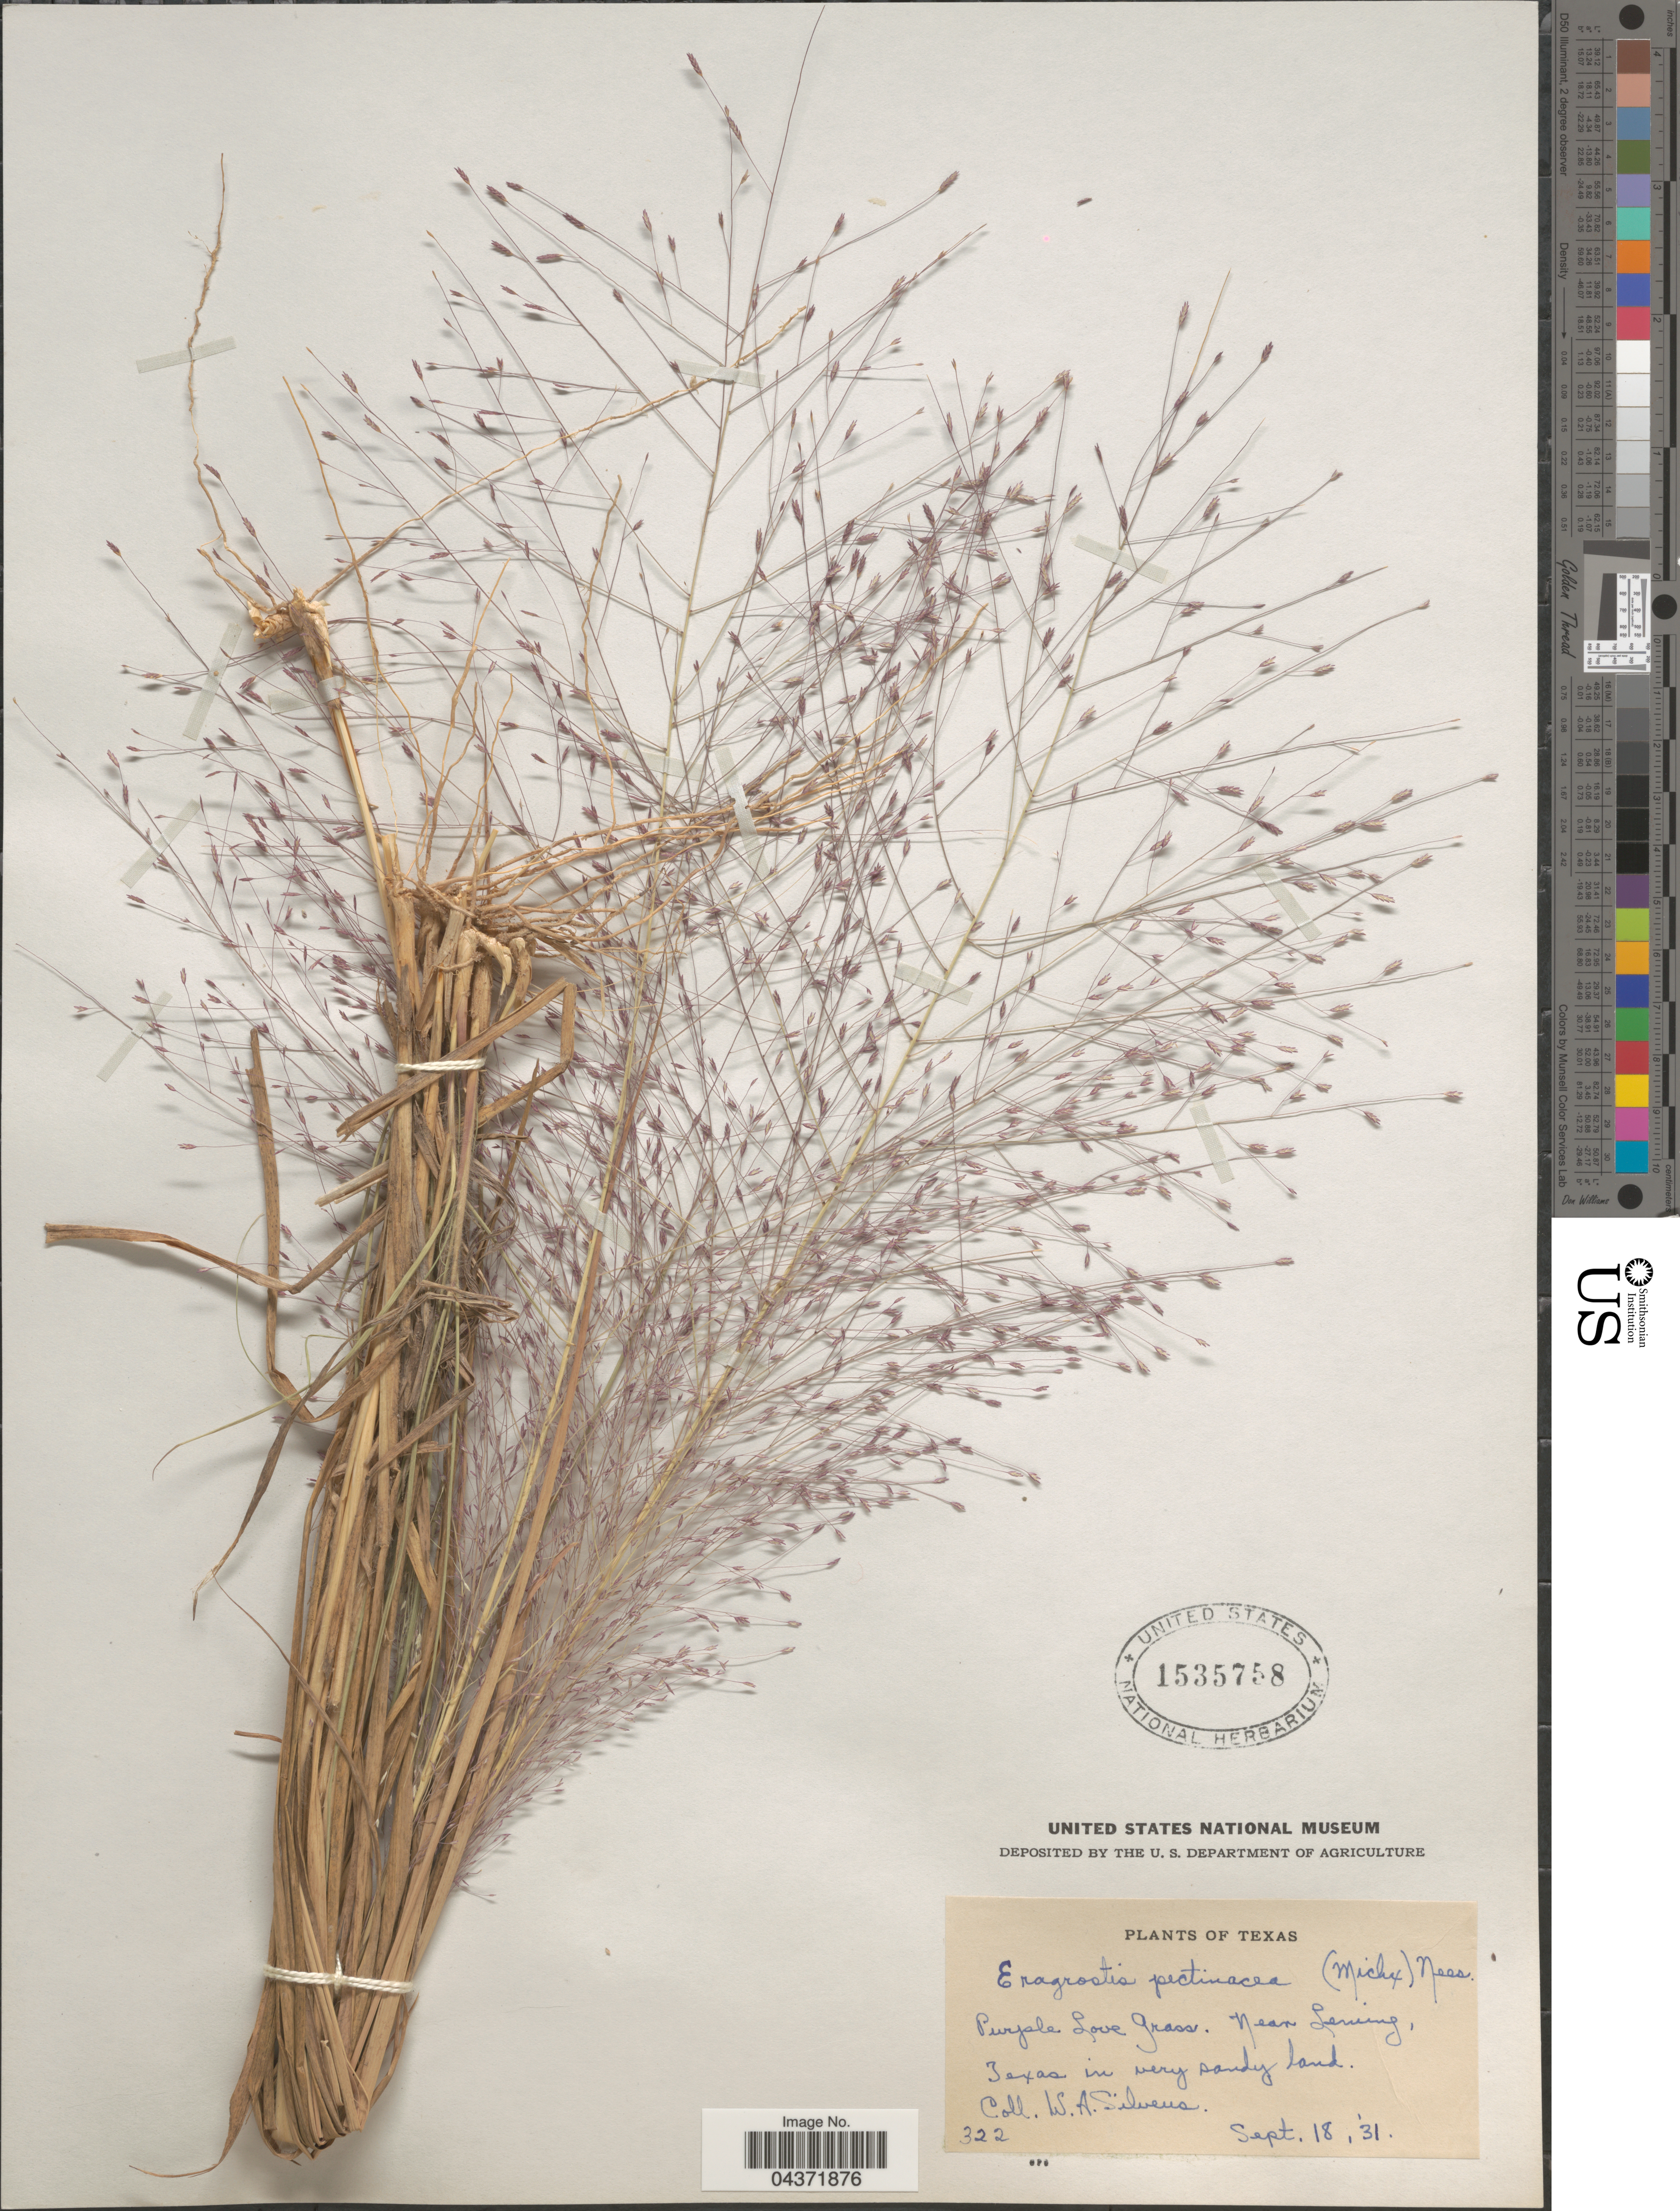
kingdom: Plantae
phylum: Tracheophyta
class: Liliopsida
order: Poales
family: Poaceae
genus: Eragrostis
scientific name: Eragrostis spectabilis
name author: (Pursh) Steud.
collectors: W. Silveus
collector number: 322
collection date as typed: Transcribed d/m/y: 18/9/31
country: United States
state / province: Texas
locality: Near Leming.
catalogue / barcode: US 1535758